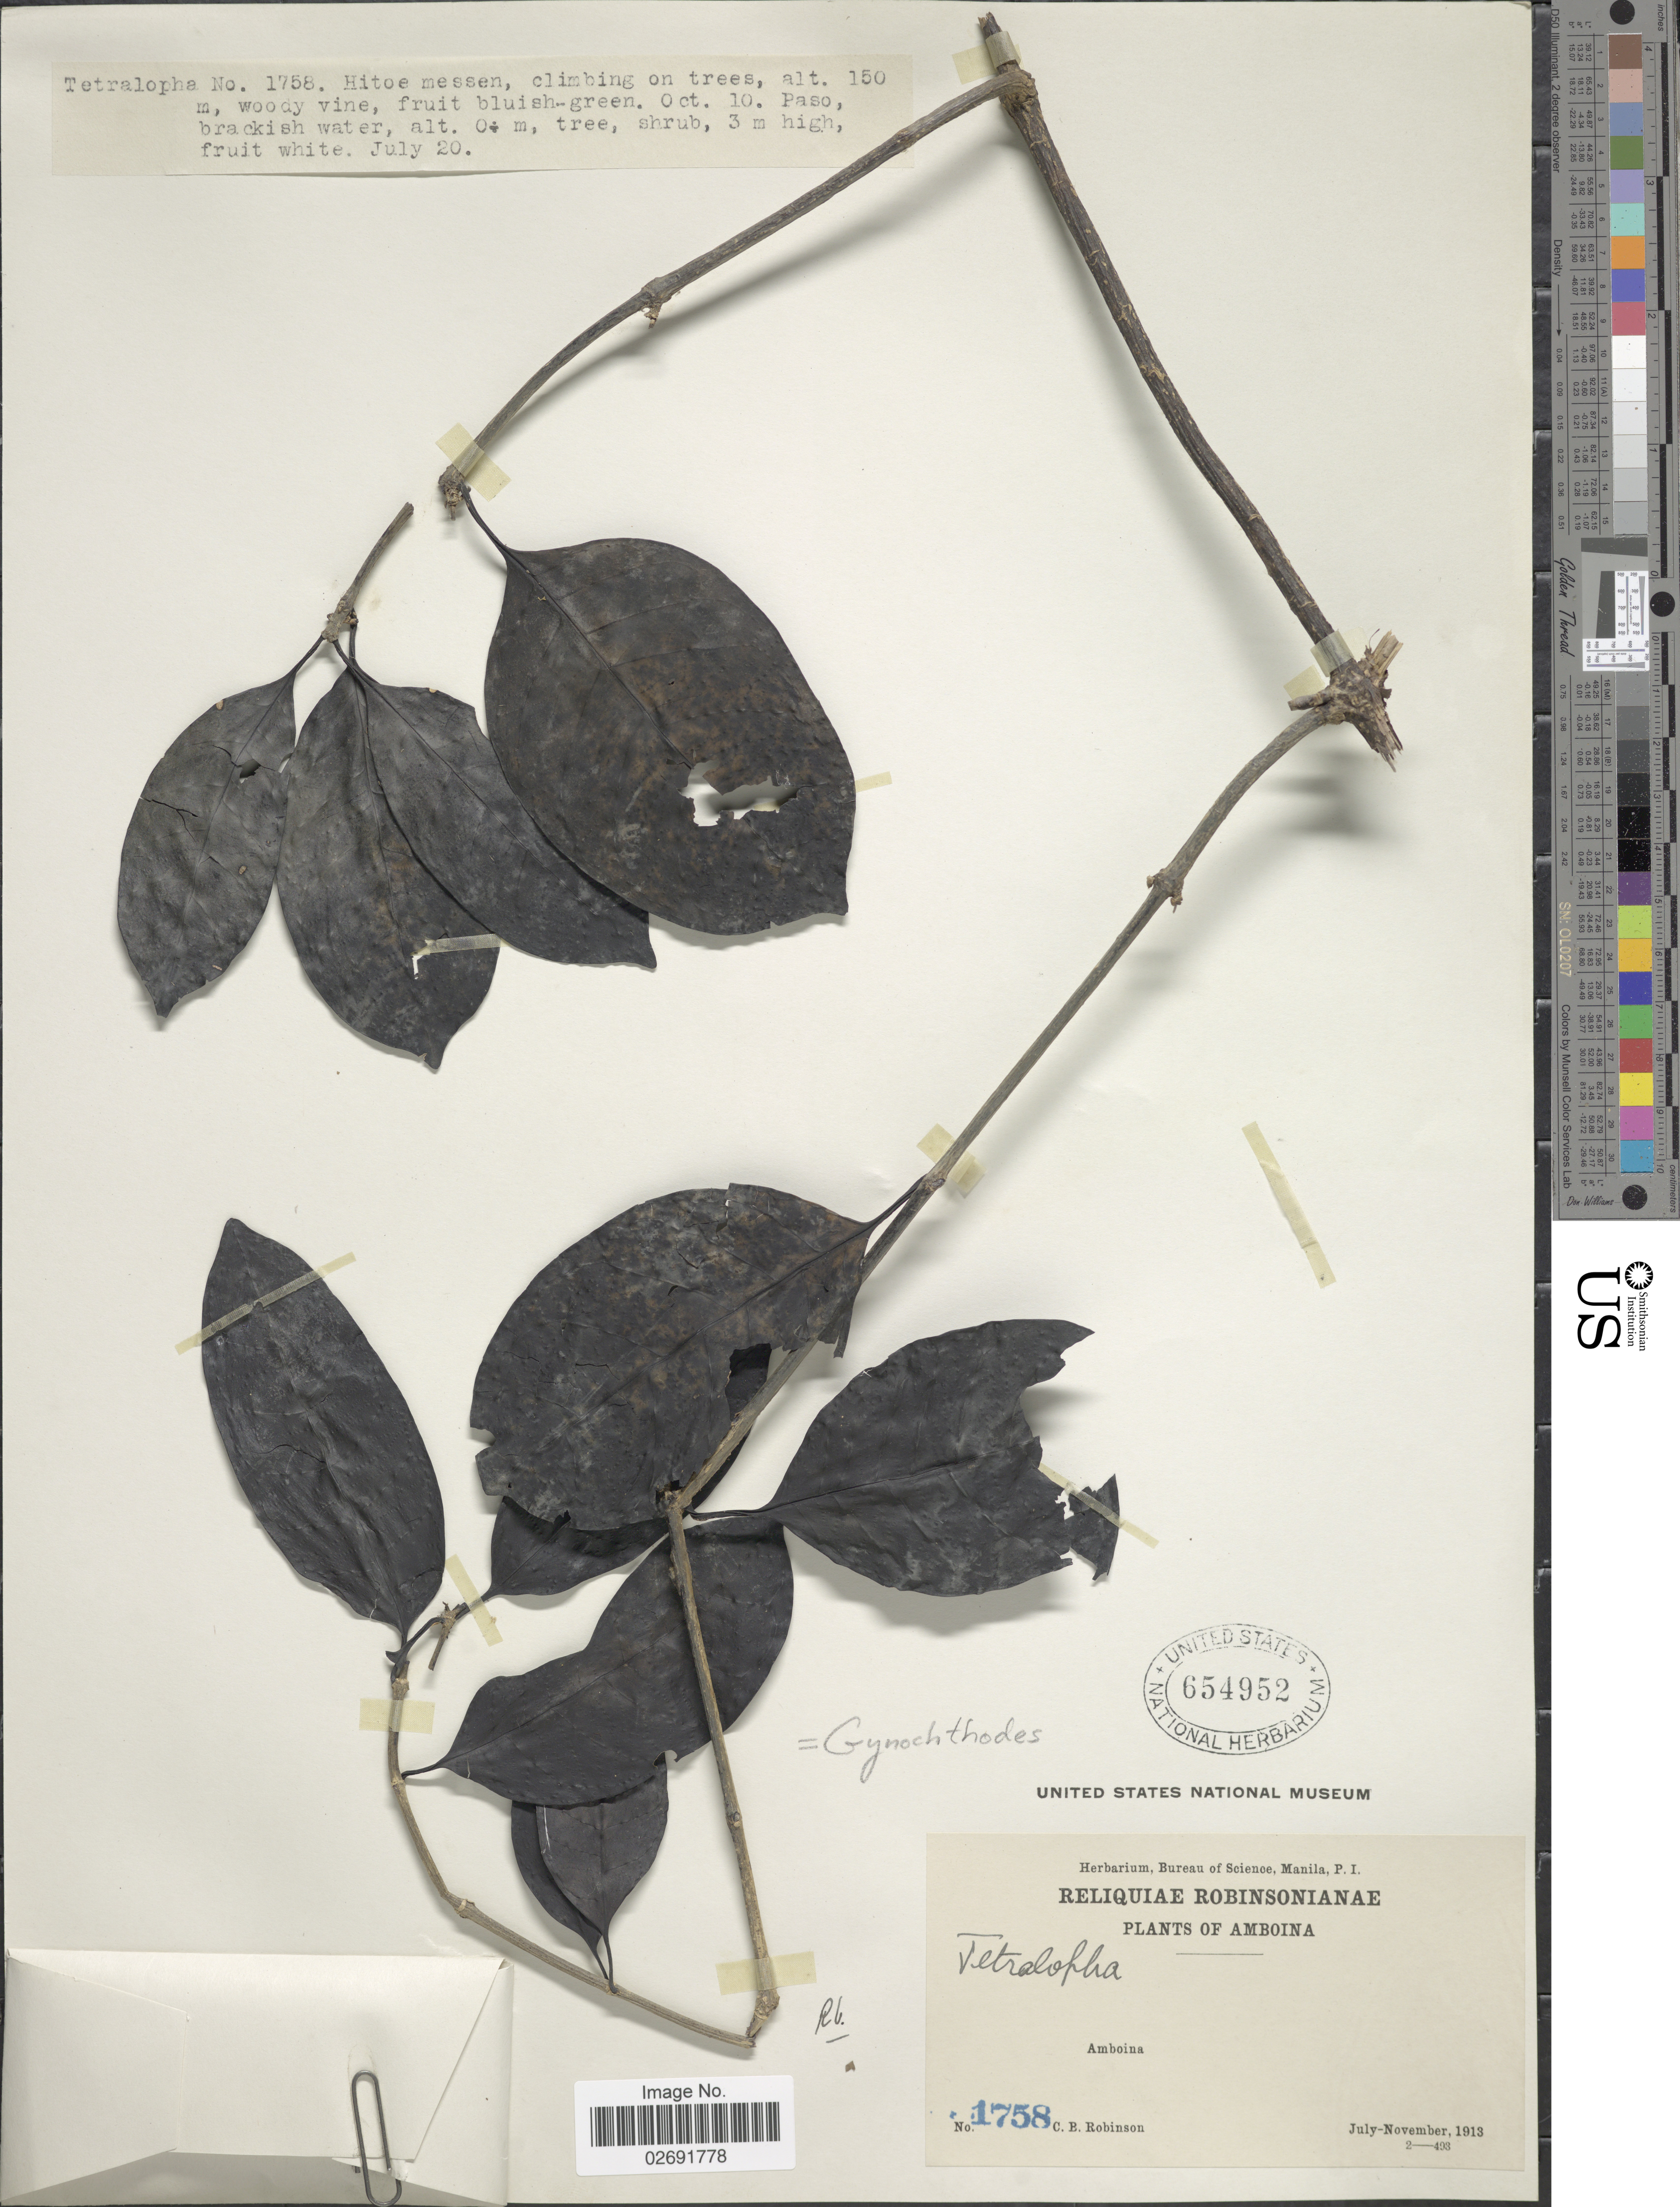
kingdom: Plantae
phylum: Tracheophyta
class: Magnoliopsida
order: Gentianales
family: Rubiaceae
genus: Gynochthodes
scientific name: Gynochthodes sp.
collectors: C. Robinson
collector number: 1758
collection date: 1913-07-20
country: Indonesia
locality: Amboina. Hitoe messen.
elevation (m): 150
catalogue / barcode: US 654952